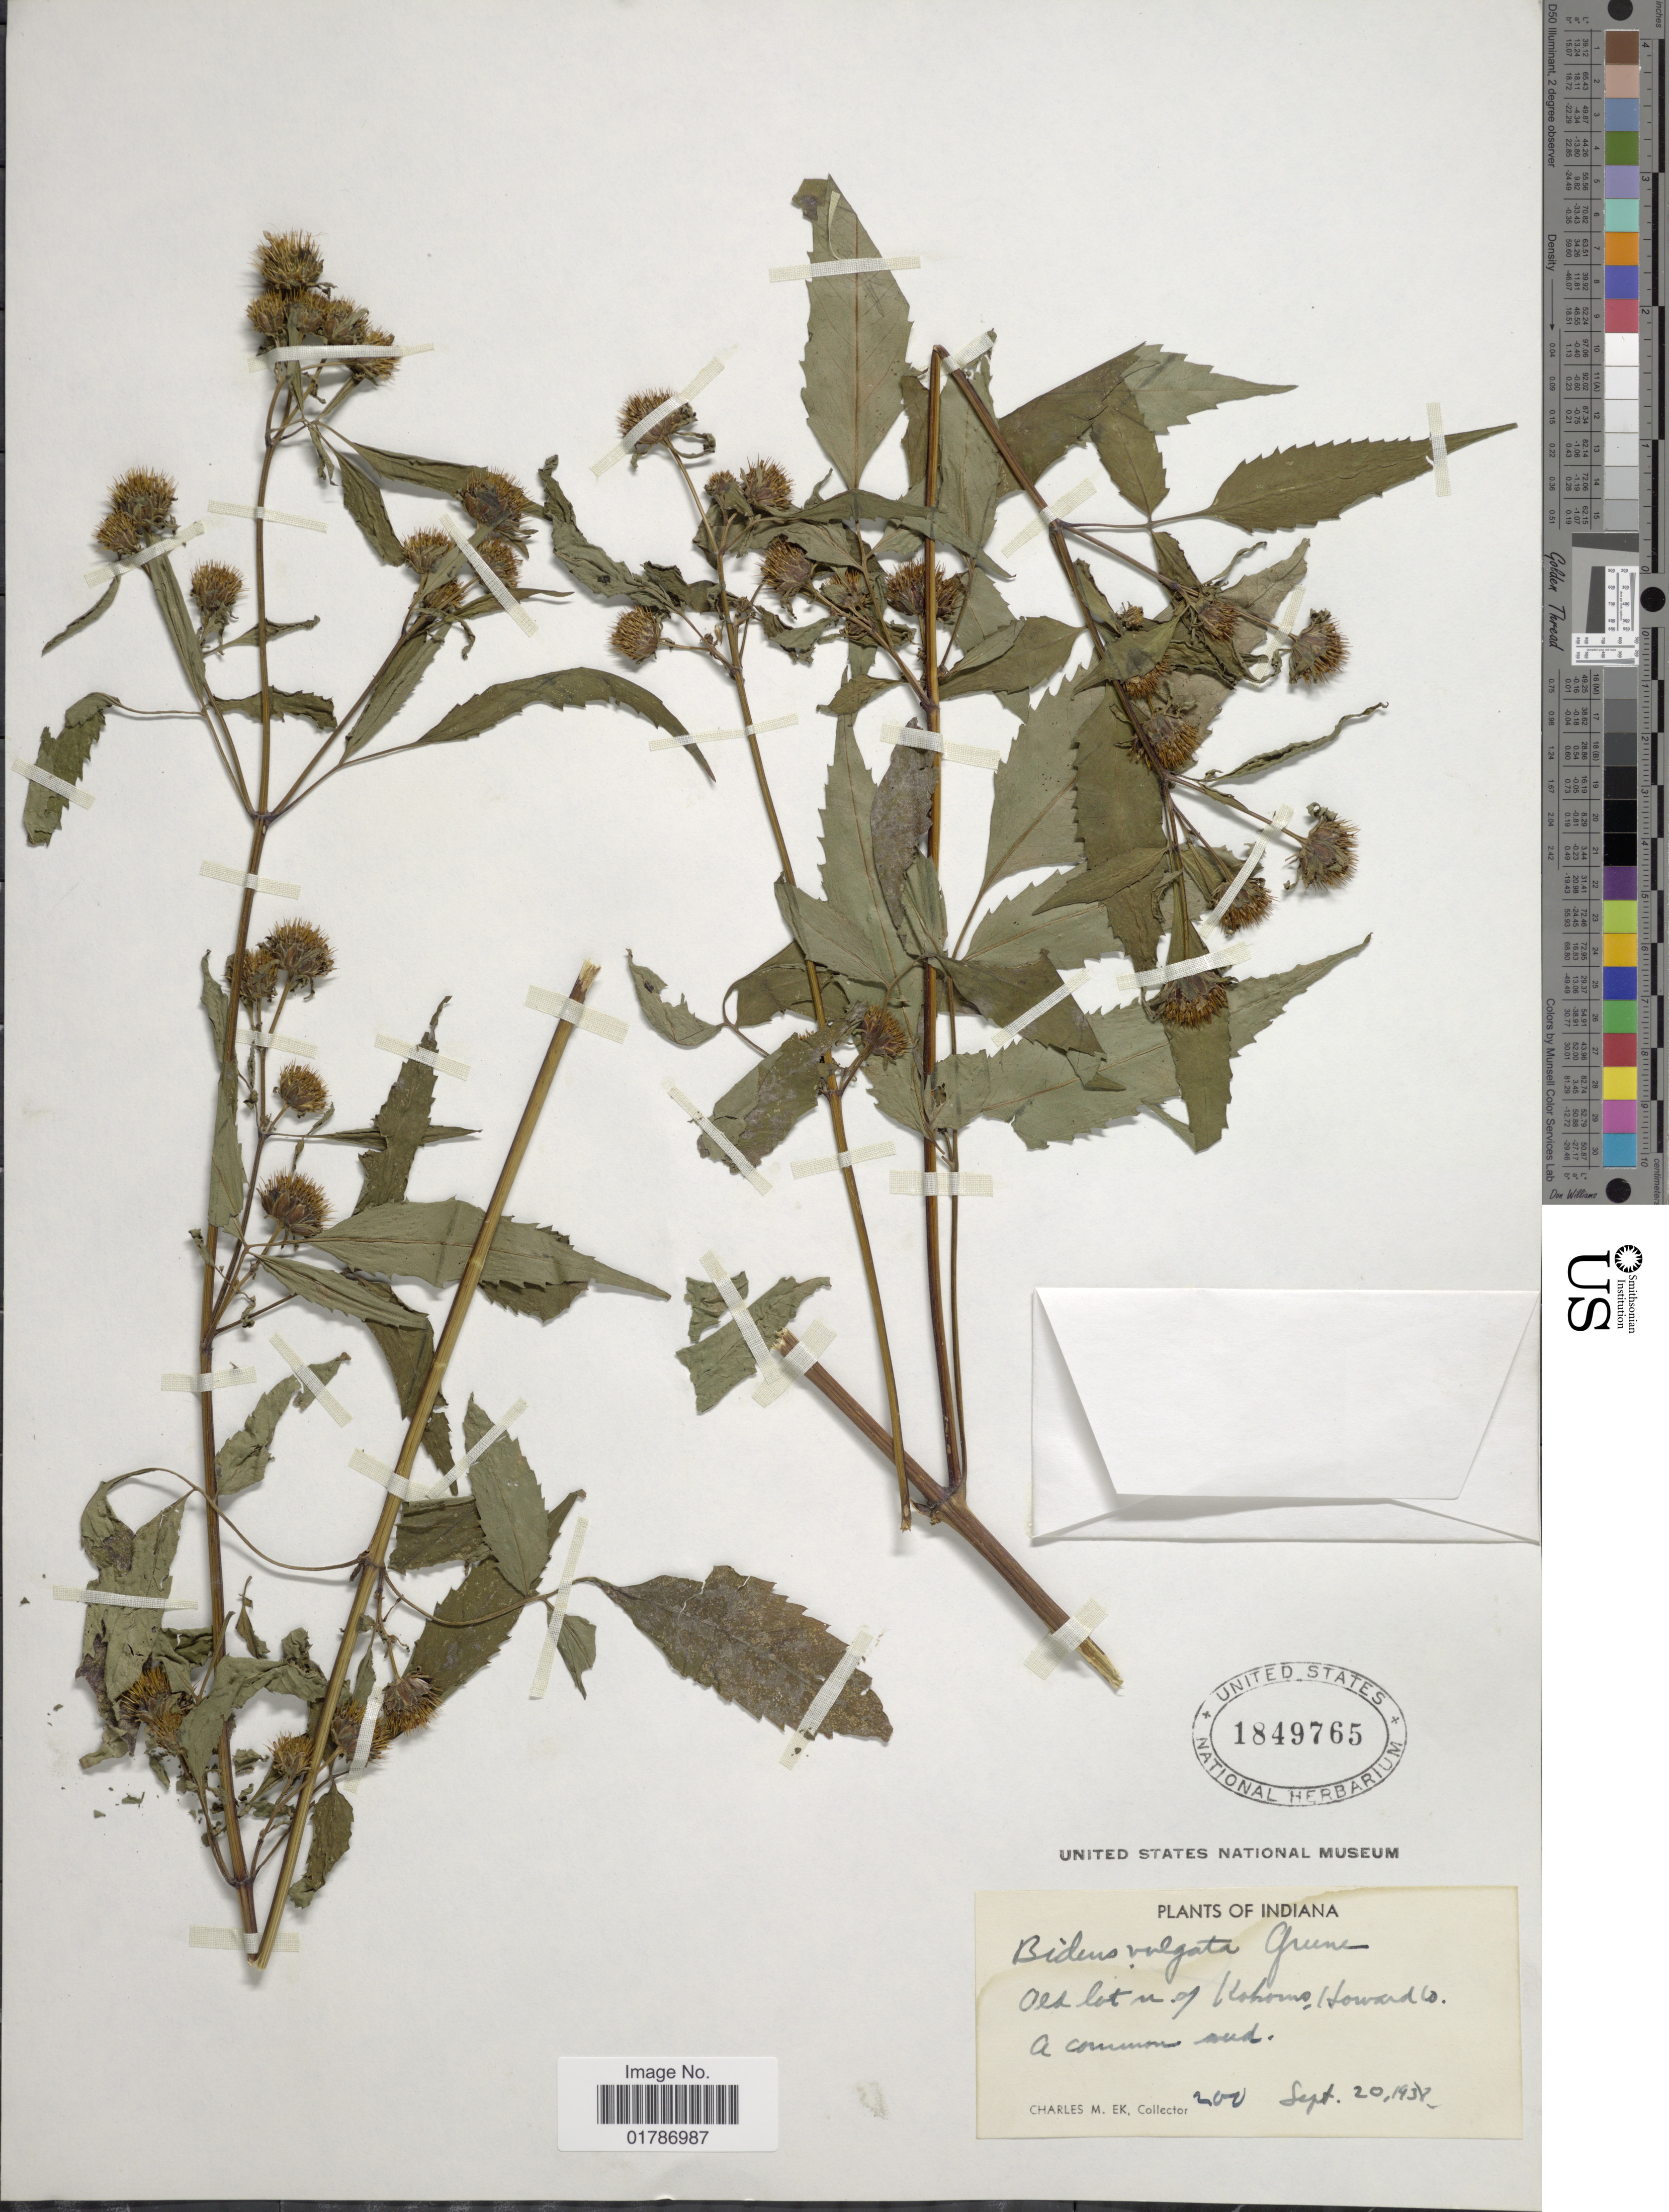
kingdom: Plantae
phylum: Tracheophyta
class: Magnoliopsida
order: Asterales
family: Asteraceae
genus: Bidens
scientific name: Bidens vulgata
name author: Greene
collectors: C. Ek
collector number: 200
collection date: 1938-09-20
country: United States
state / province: Indiana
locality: Old lot n. of Kohorno, Howard Co.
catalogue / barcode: US 1849765